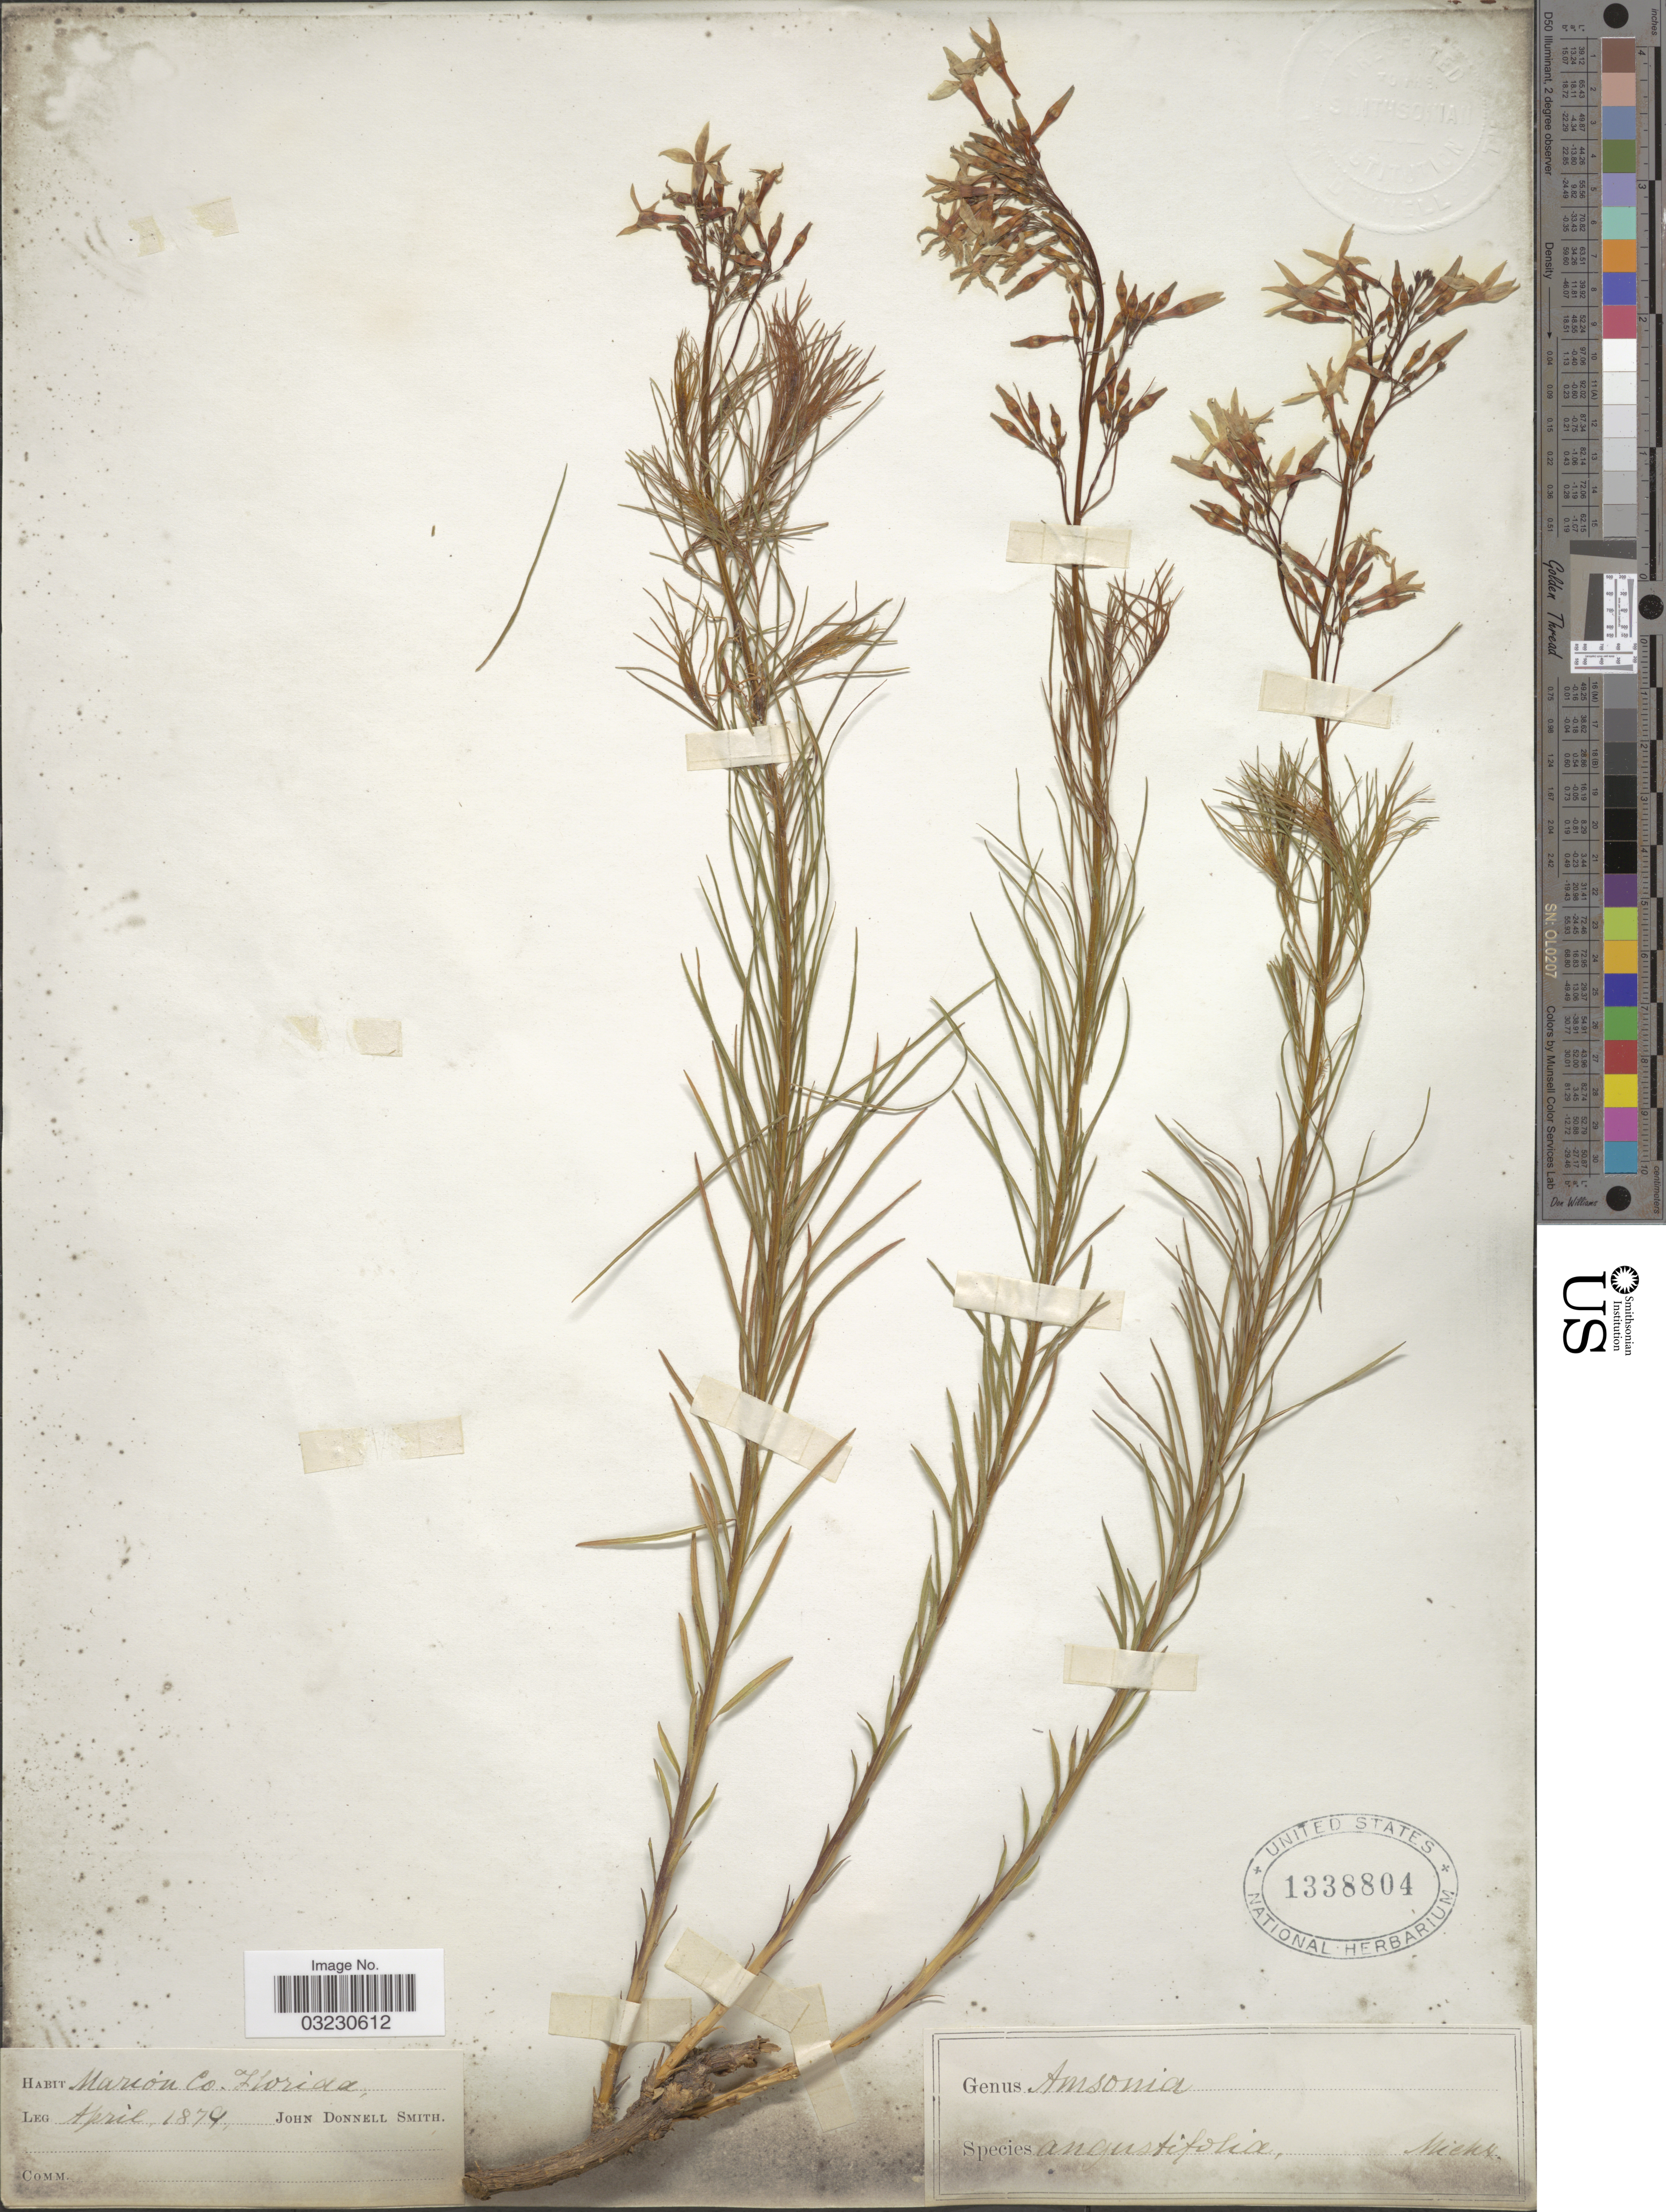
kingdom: Plantae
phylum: Tracheophyta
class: Magnoliopsida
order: Gentianales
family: Apocynaceae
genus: Amsonia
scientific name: Amsonia tenuifolia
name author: (Raf.) R.A. Harper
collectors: J. Donnell Smith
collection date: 1879-04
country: United States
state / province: Florida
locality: Marion Co.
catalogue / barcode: US 1338804